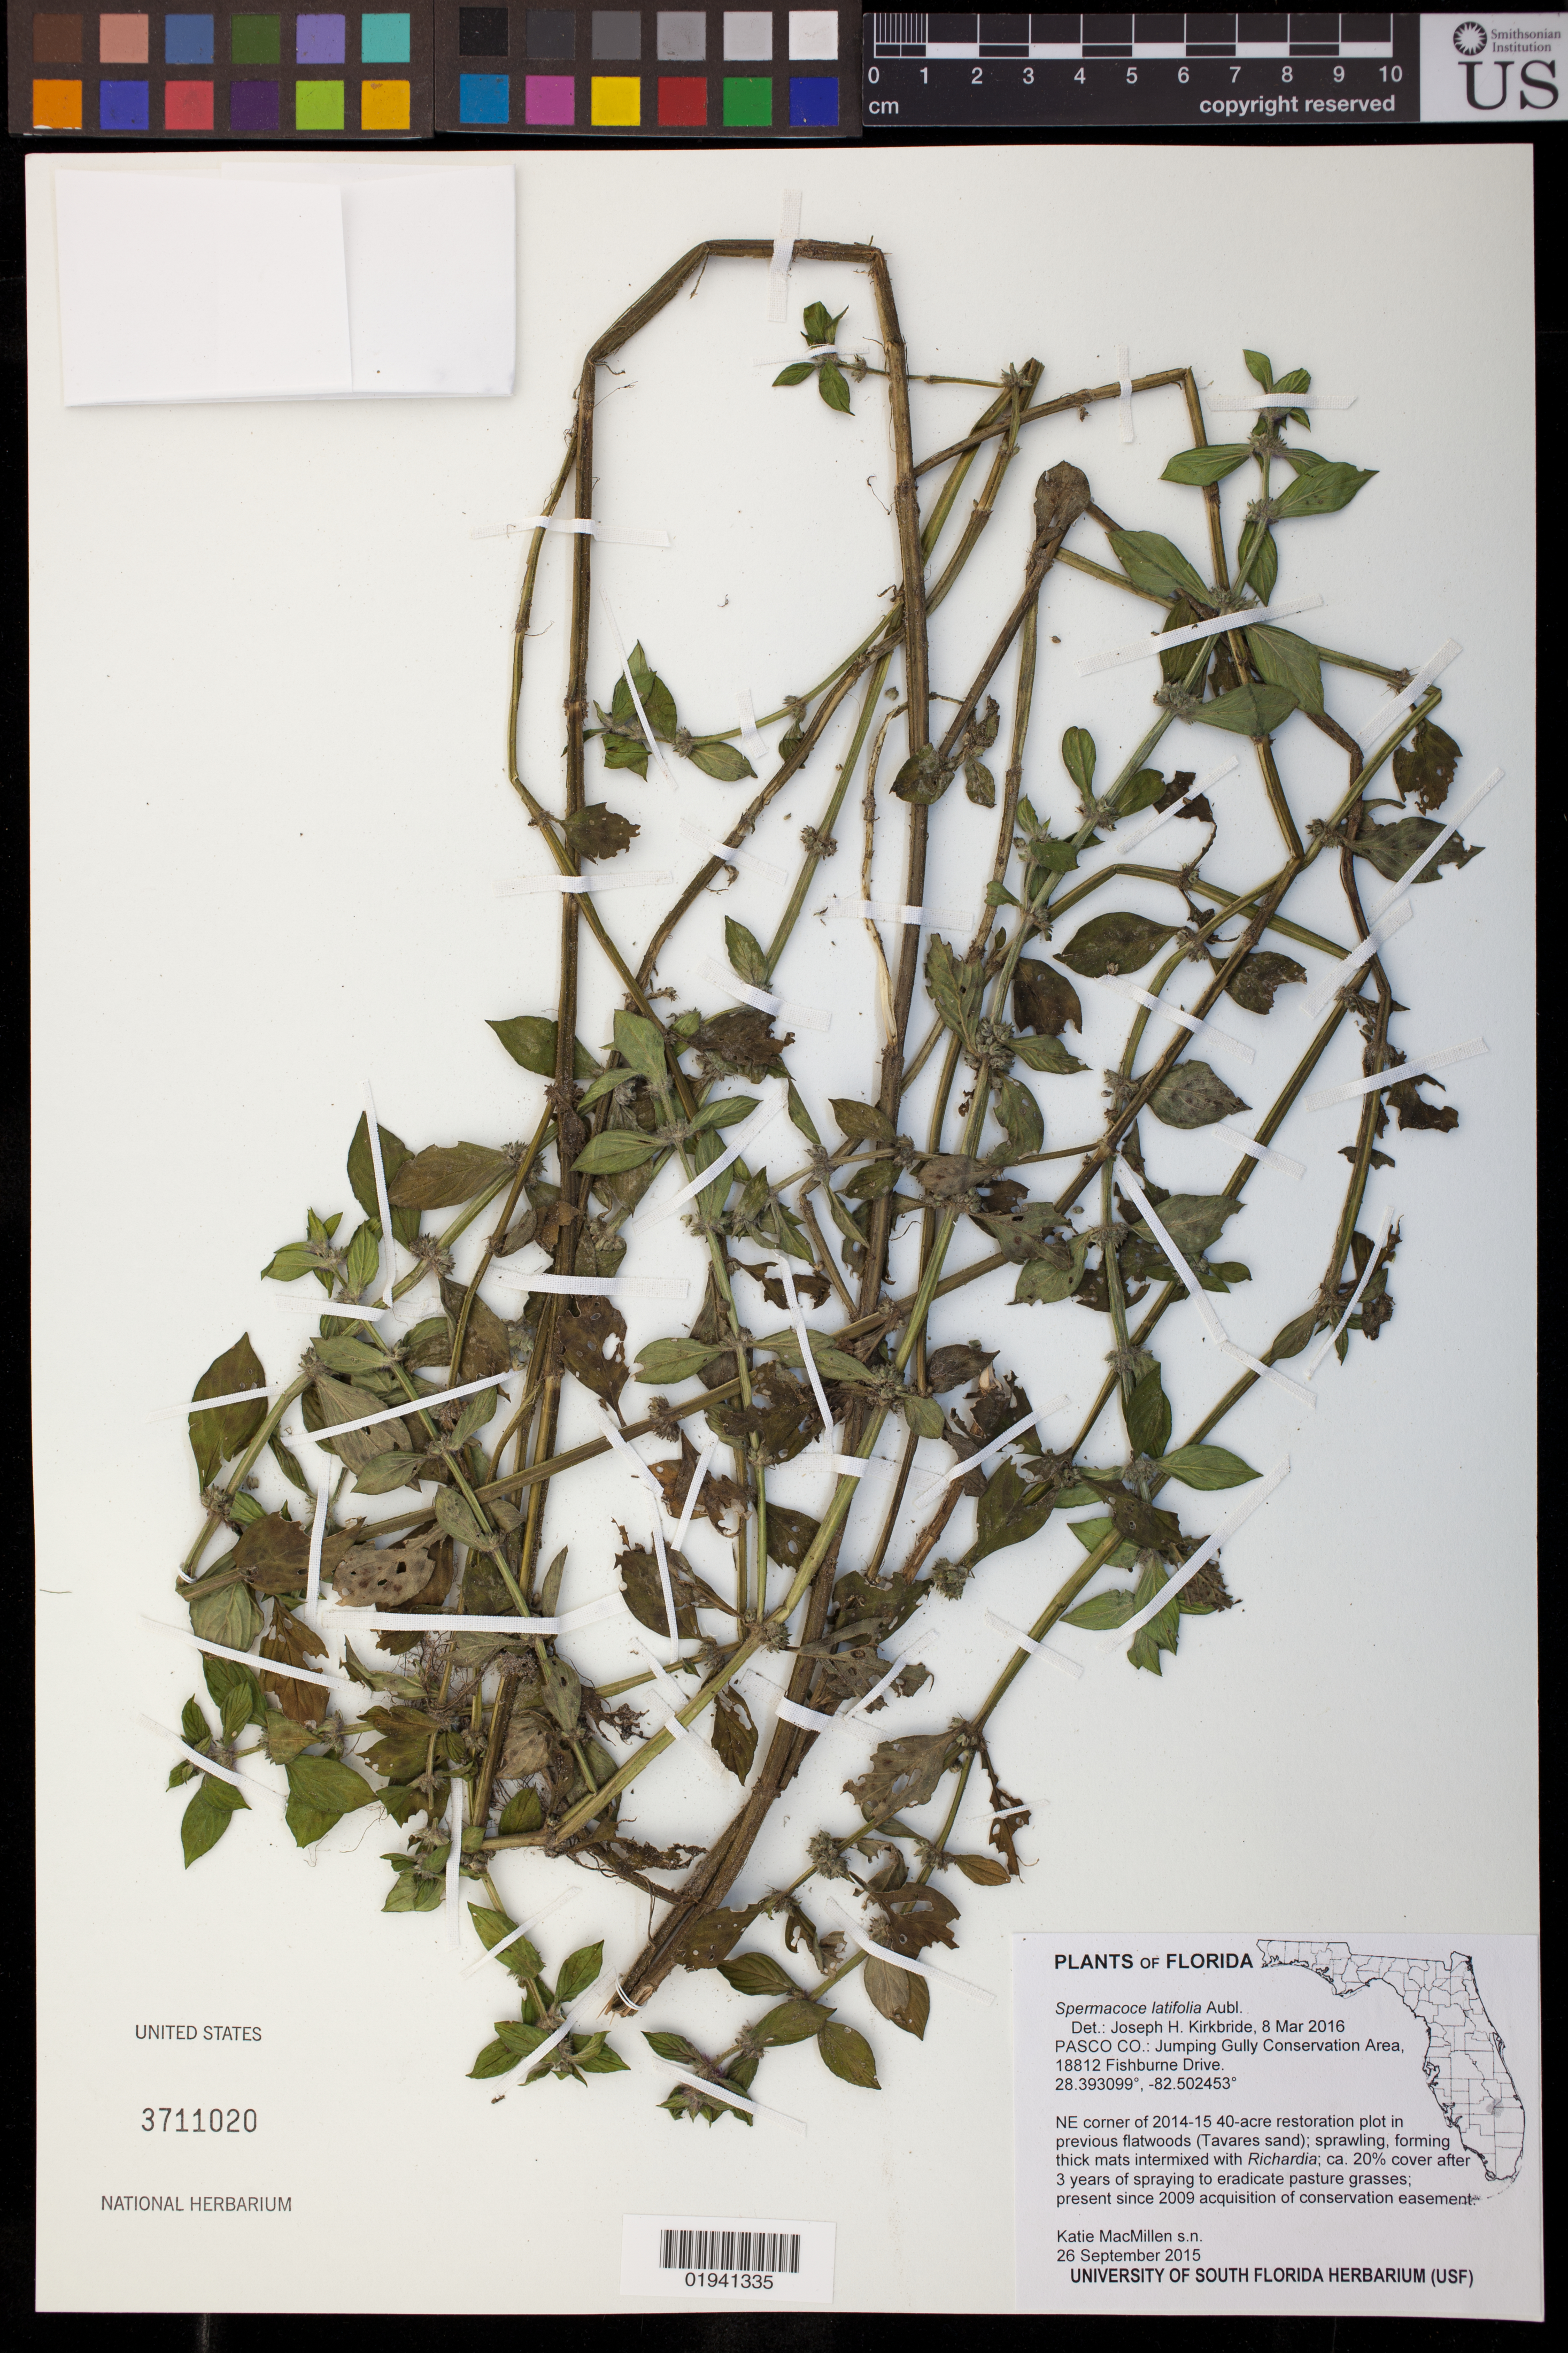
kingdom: Plantae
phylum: Tracheophyta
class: Magnoliopsida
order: Gentianales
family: Rubiaceae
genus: Spermacoce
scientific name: Spermacoce latifolia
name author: Aubl.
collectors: K. MacMillen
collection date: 2015-09-26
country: United States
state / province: Florida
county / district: Pasco County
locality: Jumping Gully Conservation Area, 18812 Fishburn Drive, NE corner of 2014-15 40-acre plot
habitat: previous flatwoods (Tavares sand)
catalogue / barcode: US 3711020